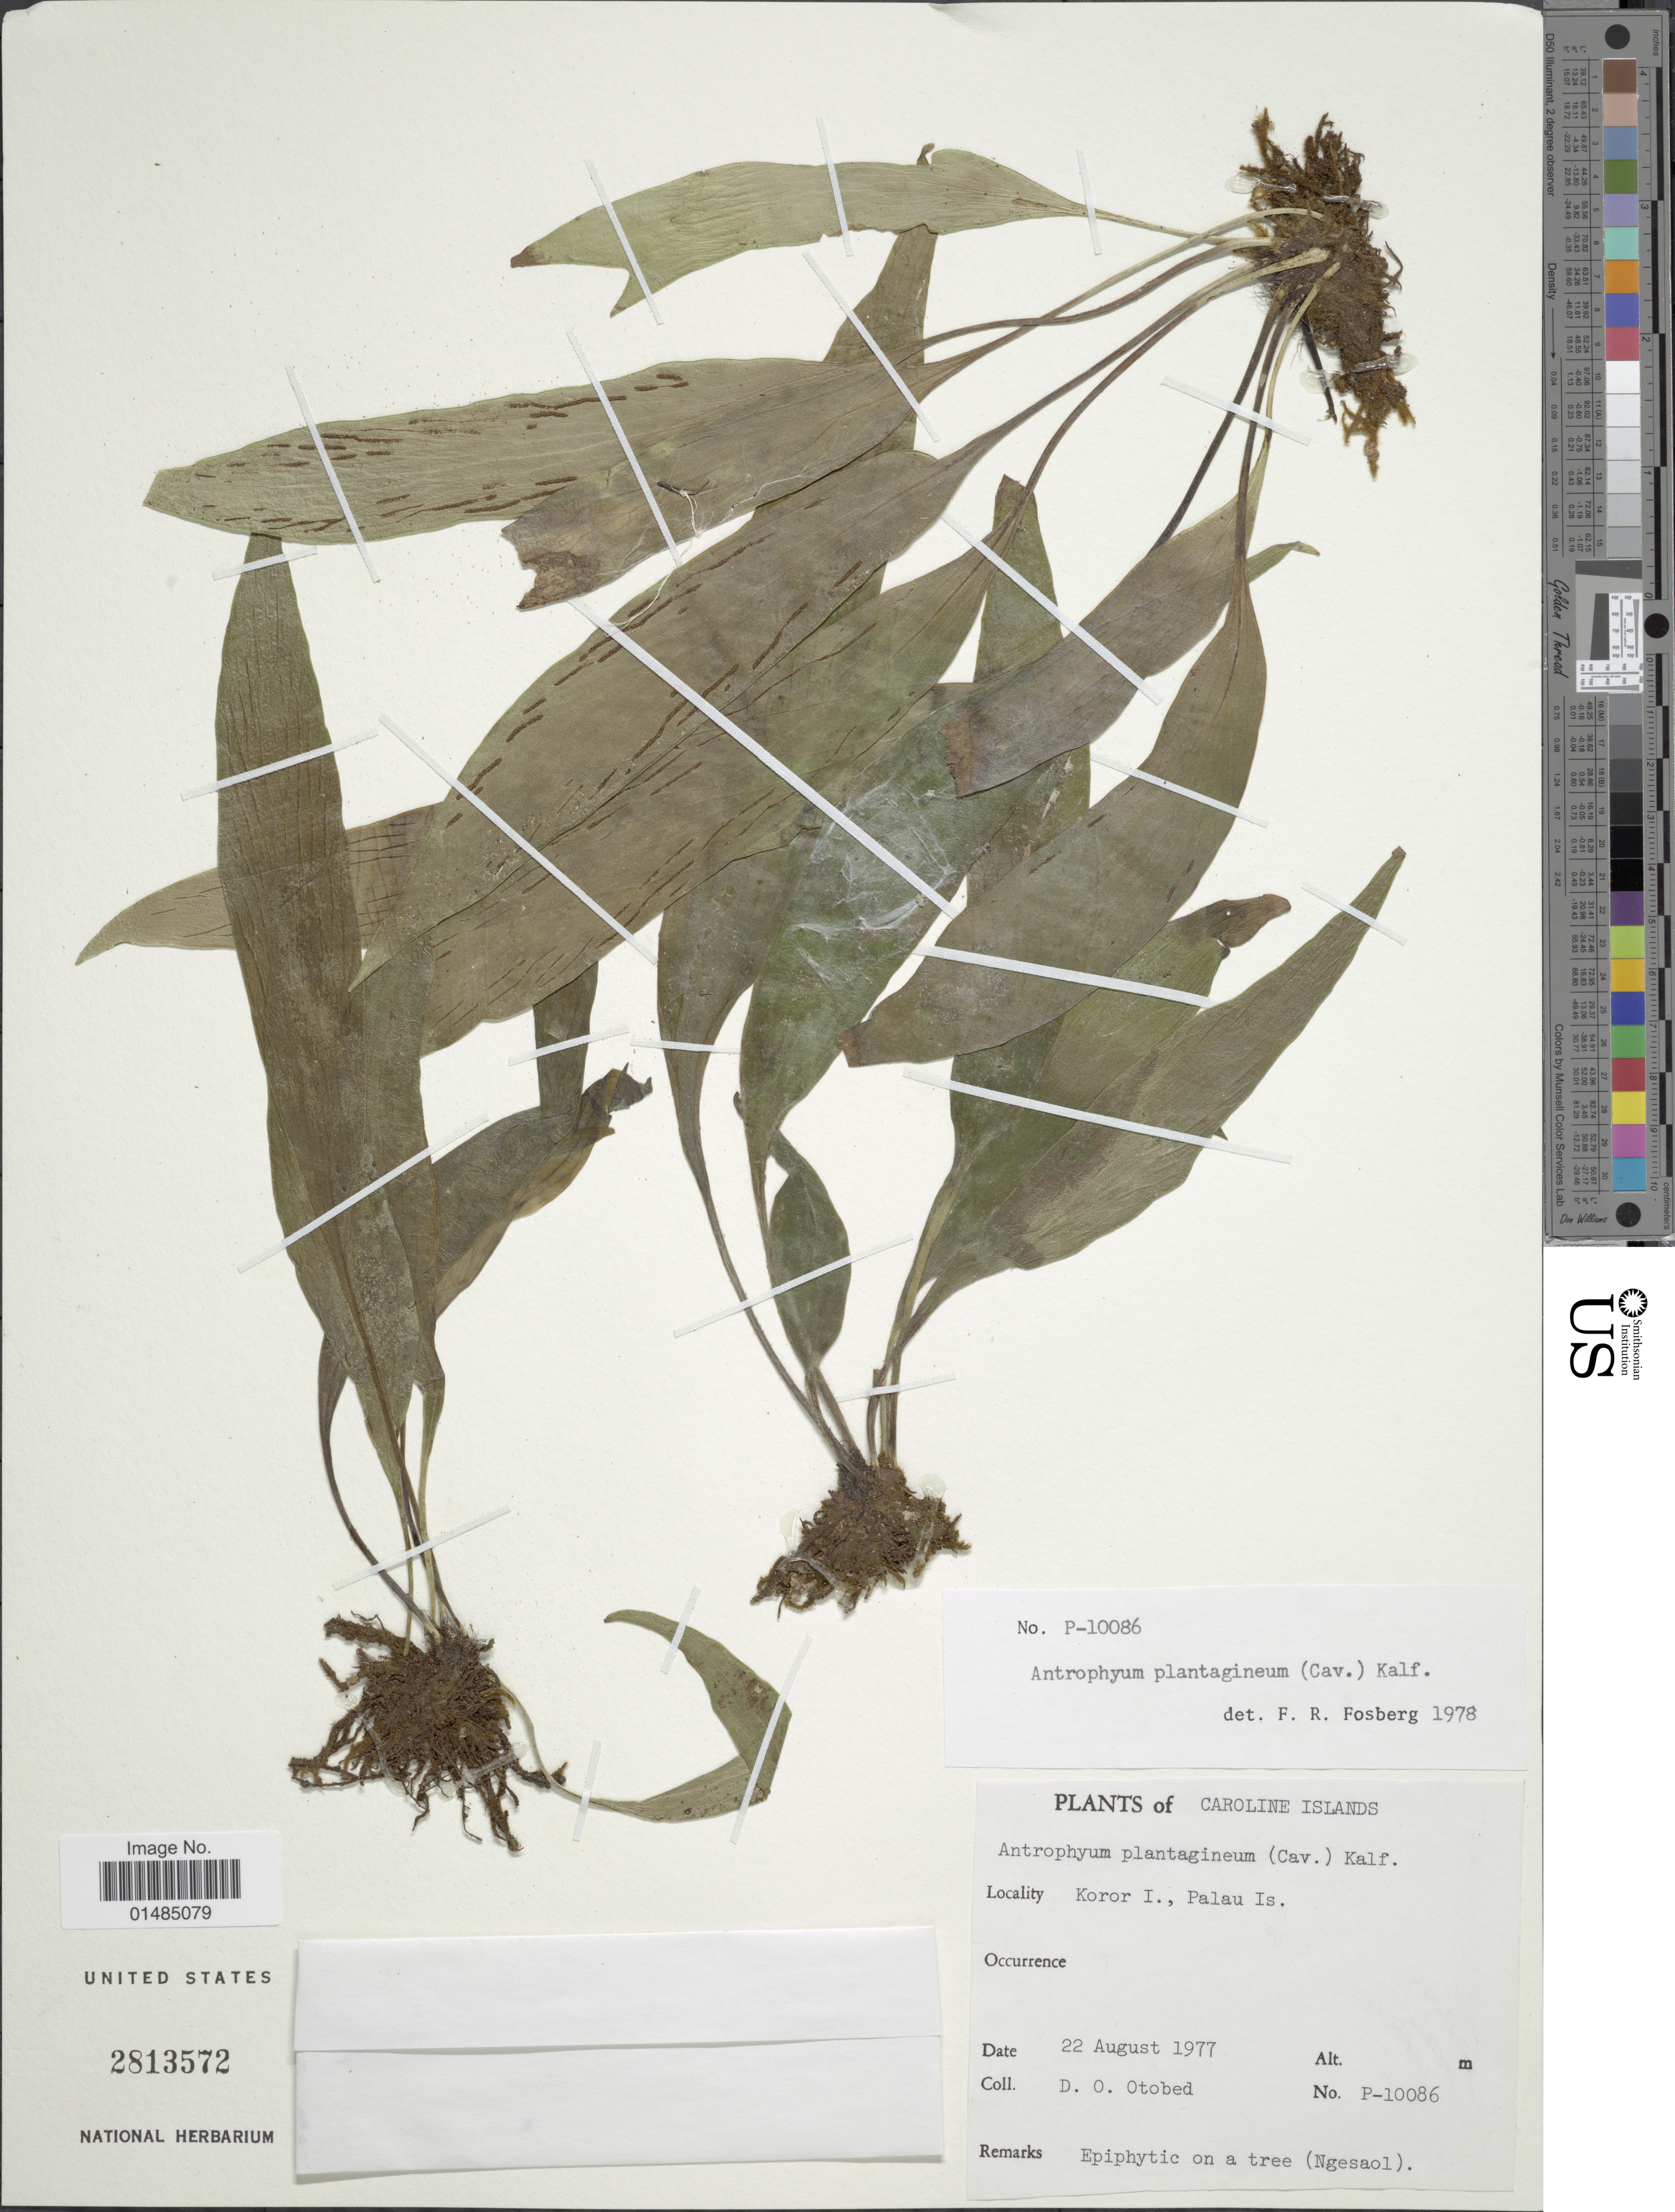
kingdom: Plantae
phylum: Tracheophyta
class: Polypodiopsida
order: Polypodiales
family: Pteridaceae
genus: Antrophyum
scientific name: Antrophyum plantagineum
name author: (Cav.) Kaulf.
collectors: D. O. Otobed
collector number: P-10086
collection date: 1977-08-22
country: Palau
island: Oreor [Koror]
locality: Caroline Islands, Koror I., Palau Is.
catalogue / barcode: US 2813572